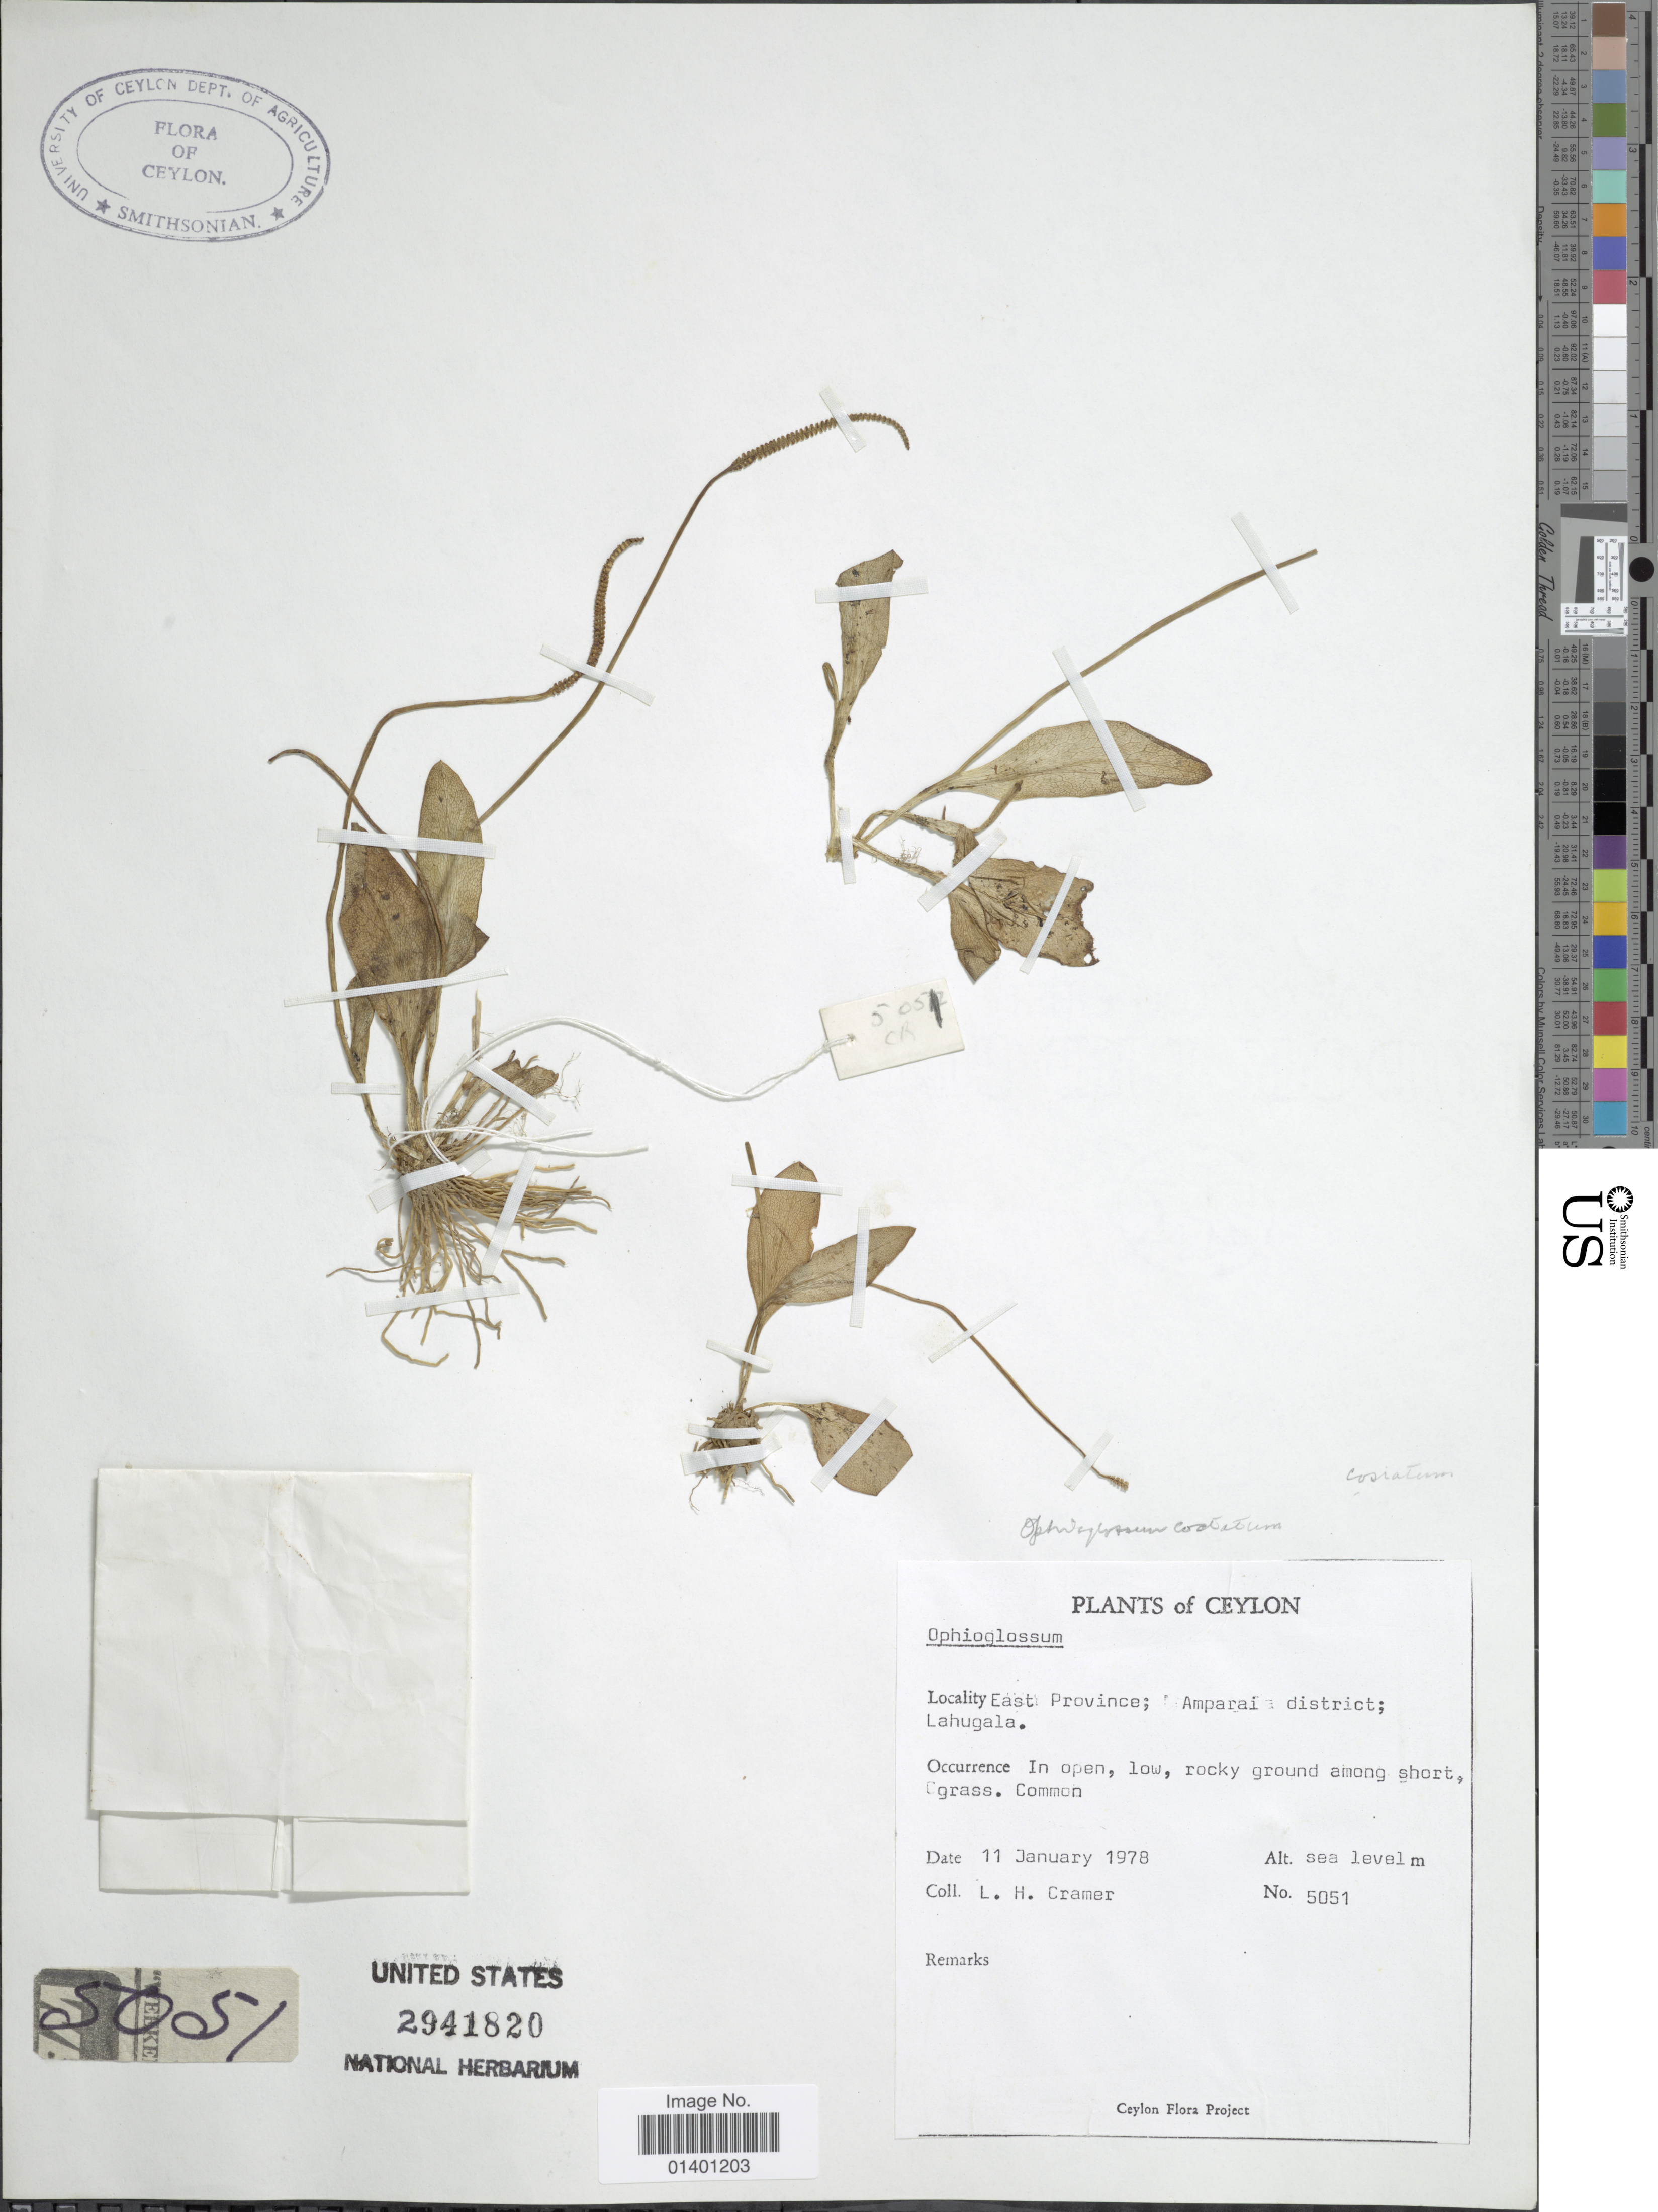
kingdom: Plantae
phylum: Tracheophyta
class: Polypodiopsida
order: Ophioglossales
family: Ophioglossaceae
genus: Ophioglossum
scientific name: Ophioglossum costatum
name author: R. Br.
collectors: L. H. Cramer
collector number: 5051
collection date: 1978-01-11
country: Sri Lanka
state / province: Eastern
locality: Ceylon, East Province; Amparai district; Lahugala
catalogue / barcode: US 2941820